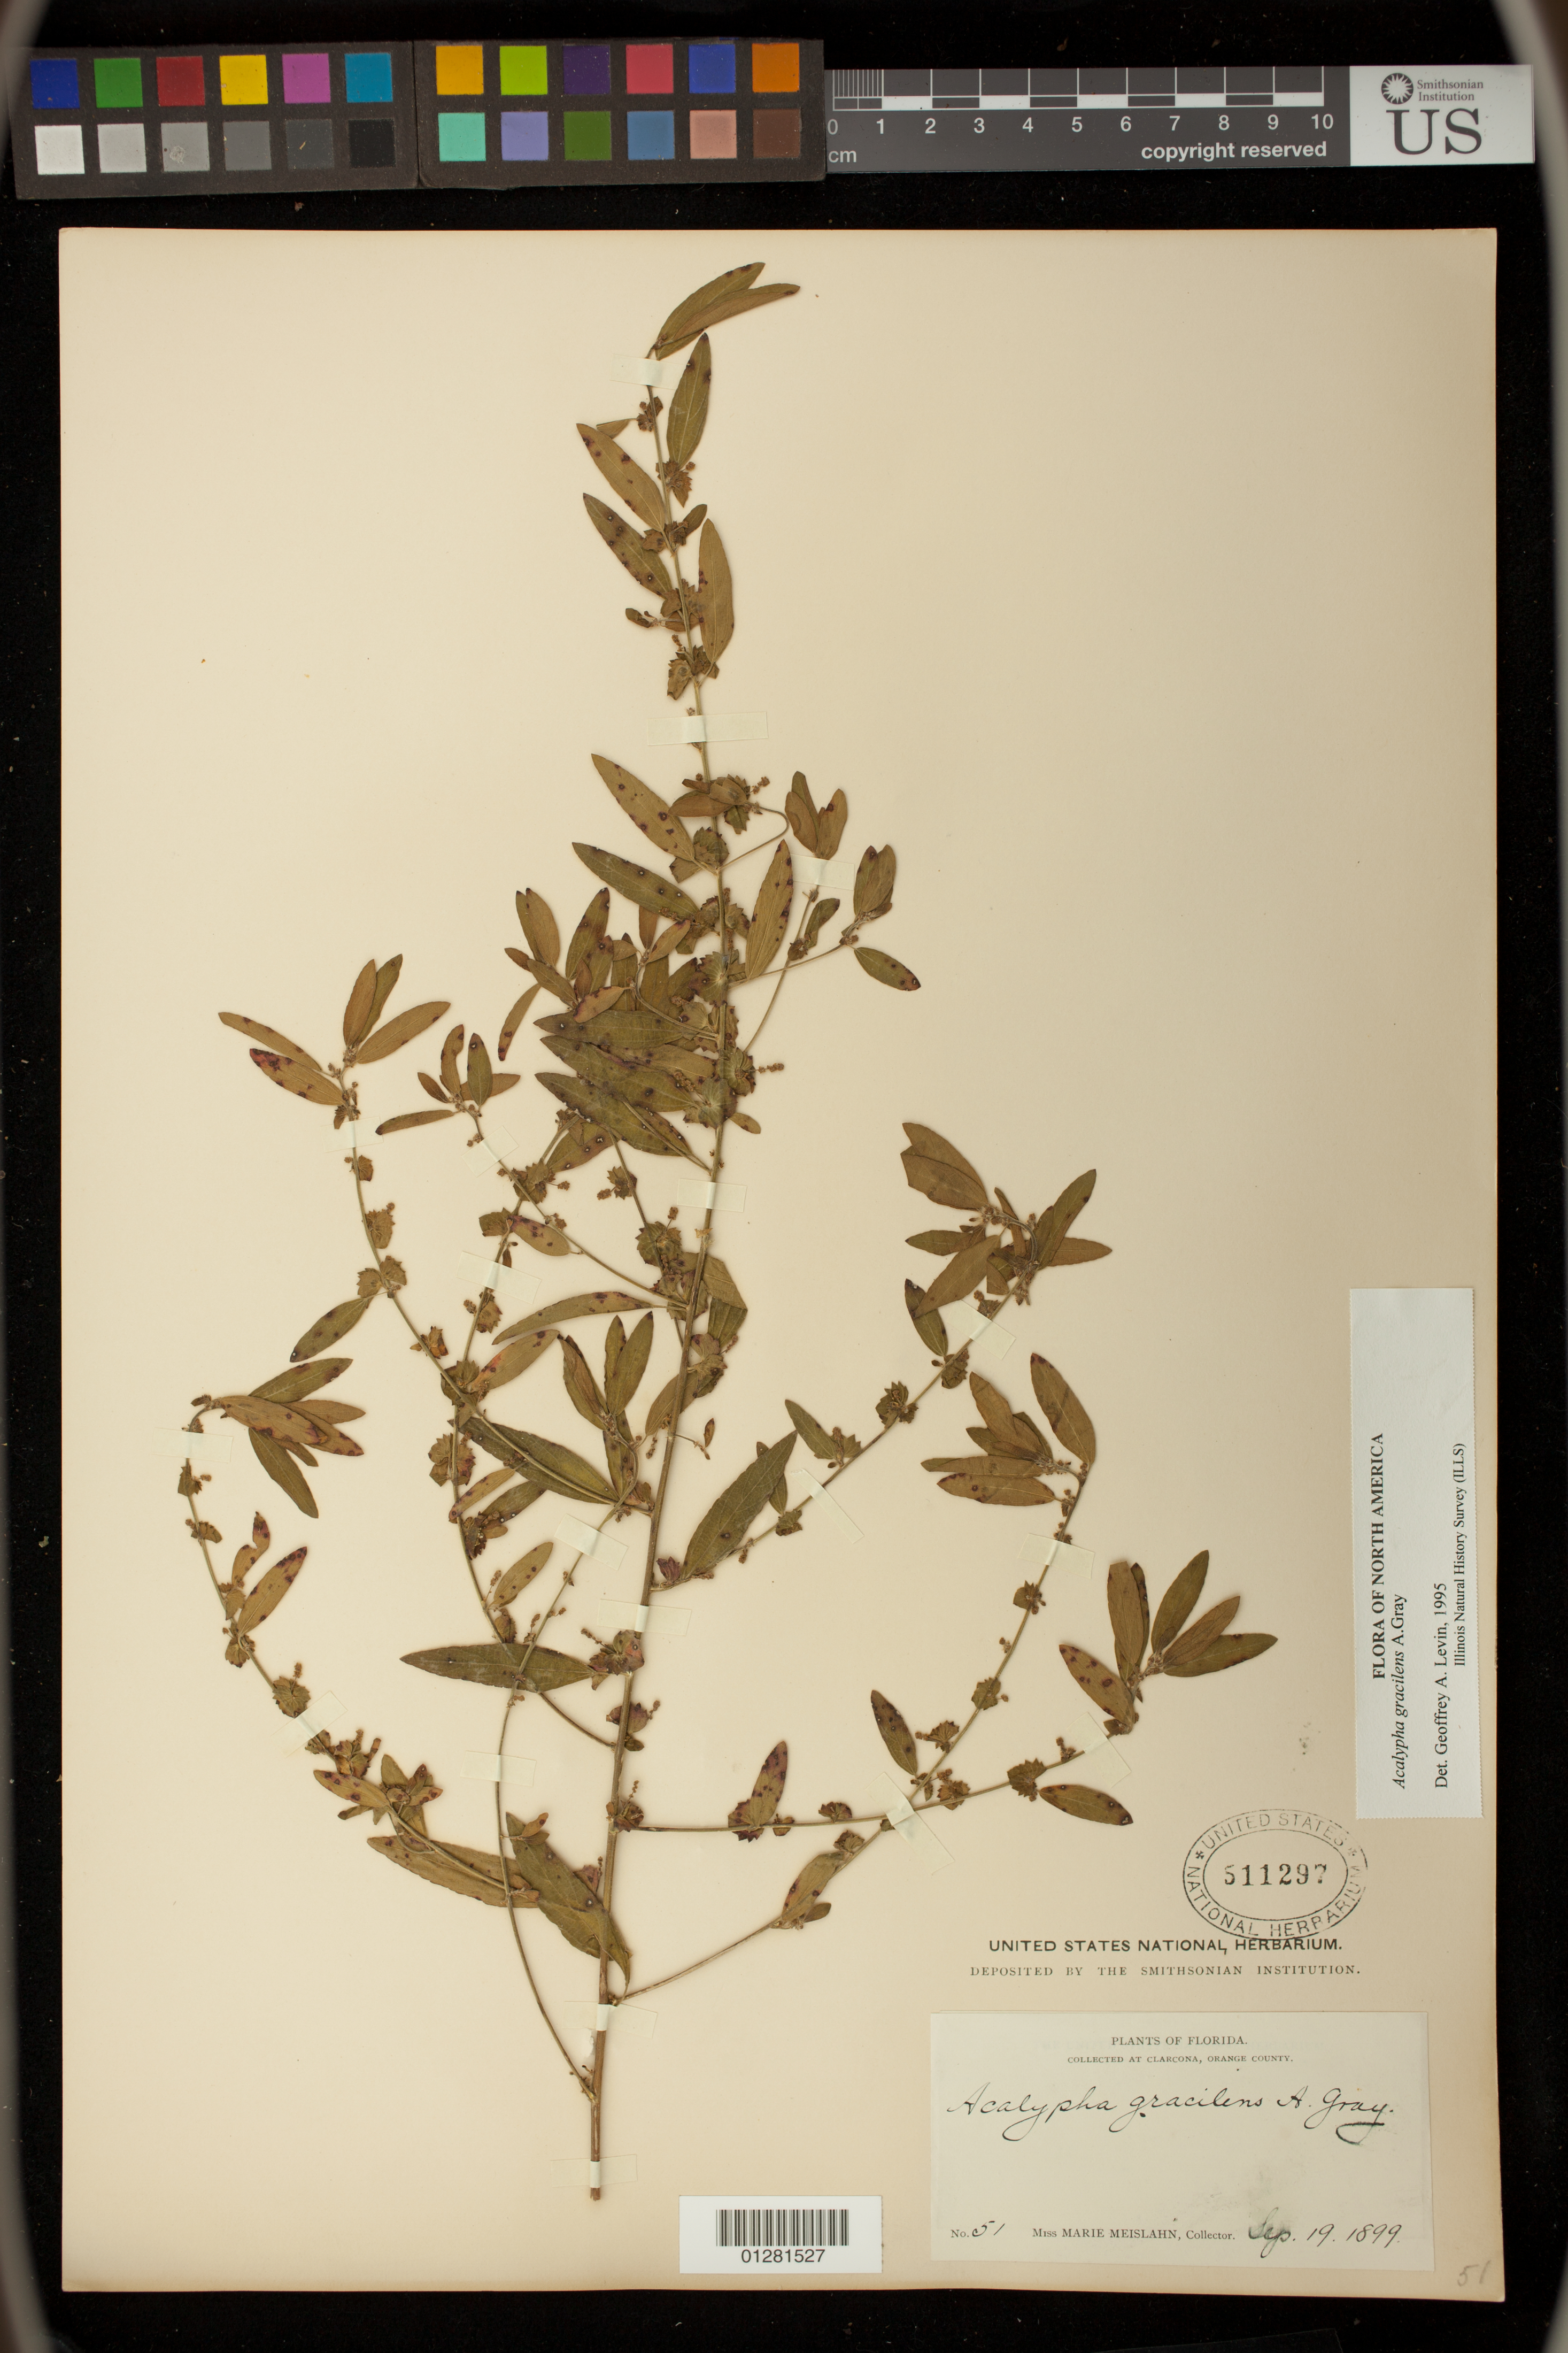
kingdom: Plantae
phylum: Tracheophyta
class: Magnoliopsida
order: Malpighiales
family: Euphorbiaceae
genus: Acalypha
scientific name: Acalypha gracilens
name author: A. Gray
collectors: M. Meislahn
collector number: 51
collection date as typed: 19 Sep 1899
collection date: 1899-09-19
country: United States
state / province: Florida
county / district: Orange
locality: Clarcona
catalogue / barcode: US 511297